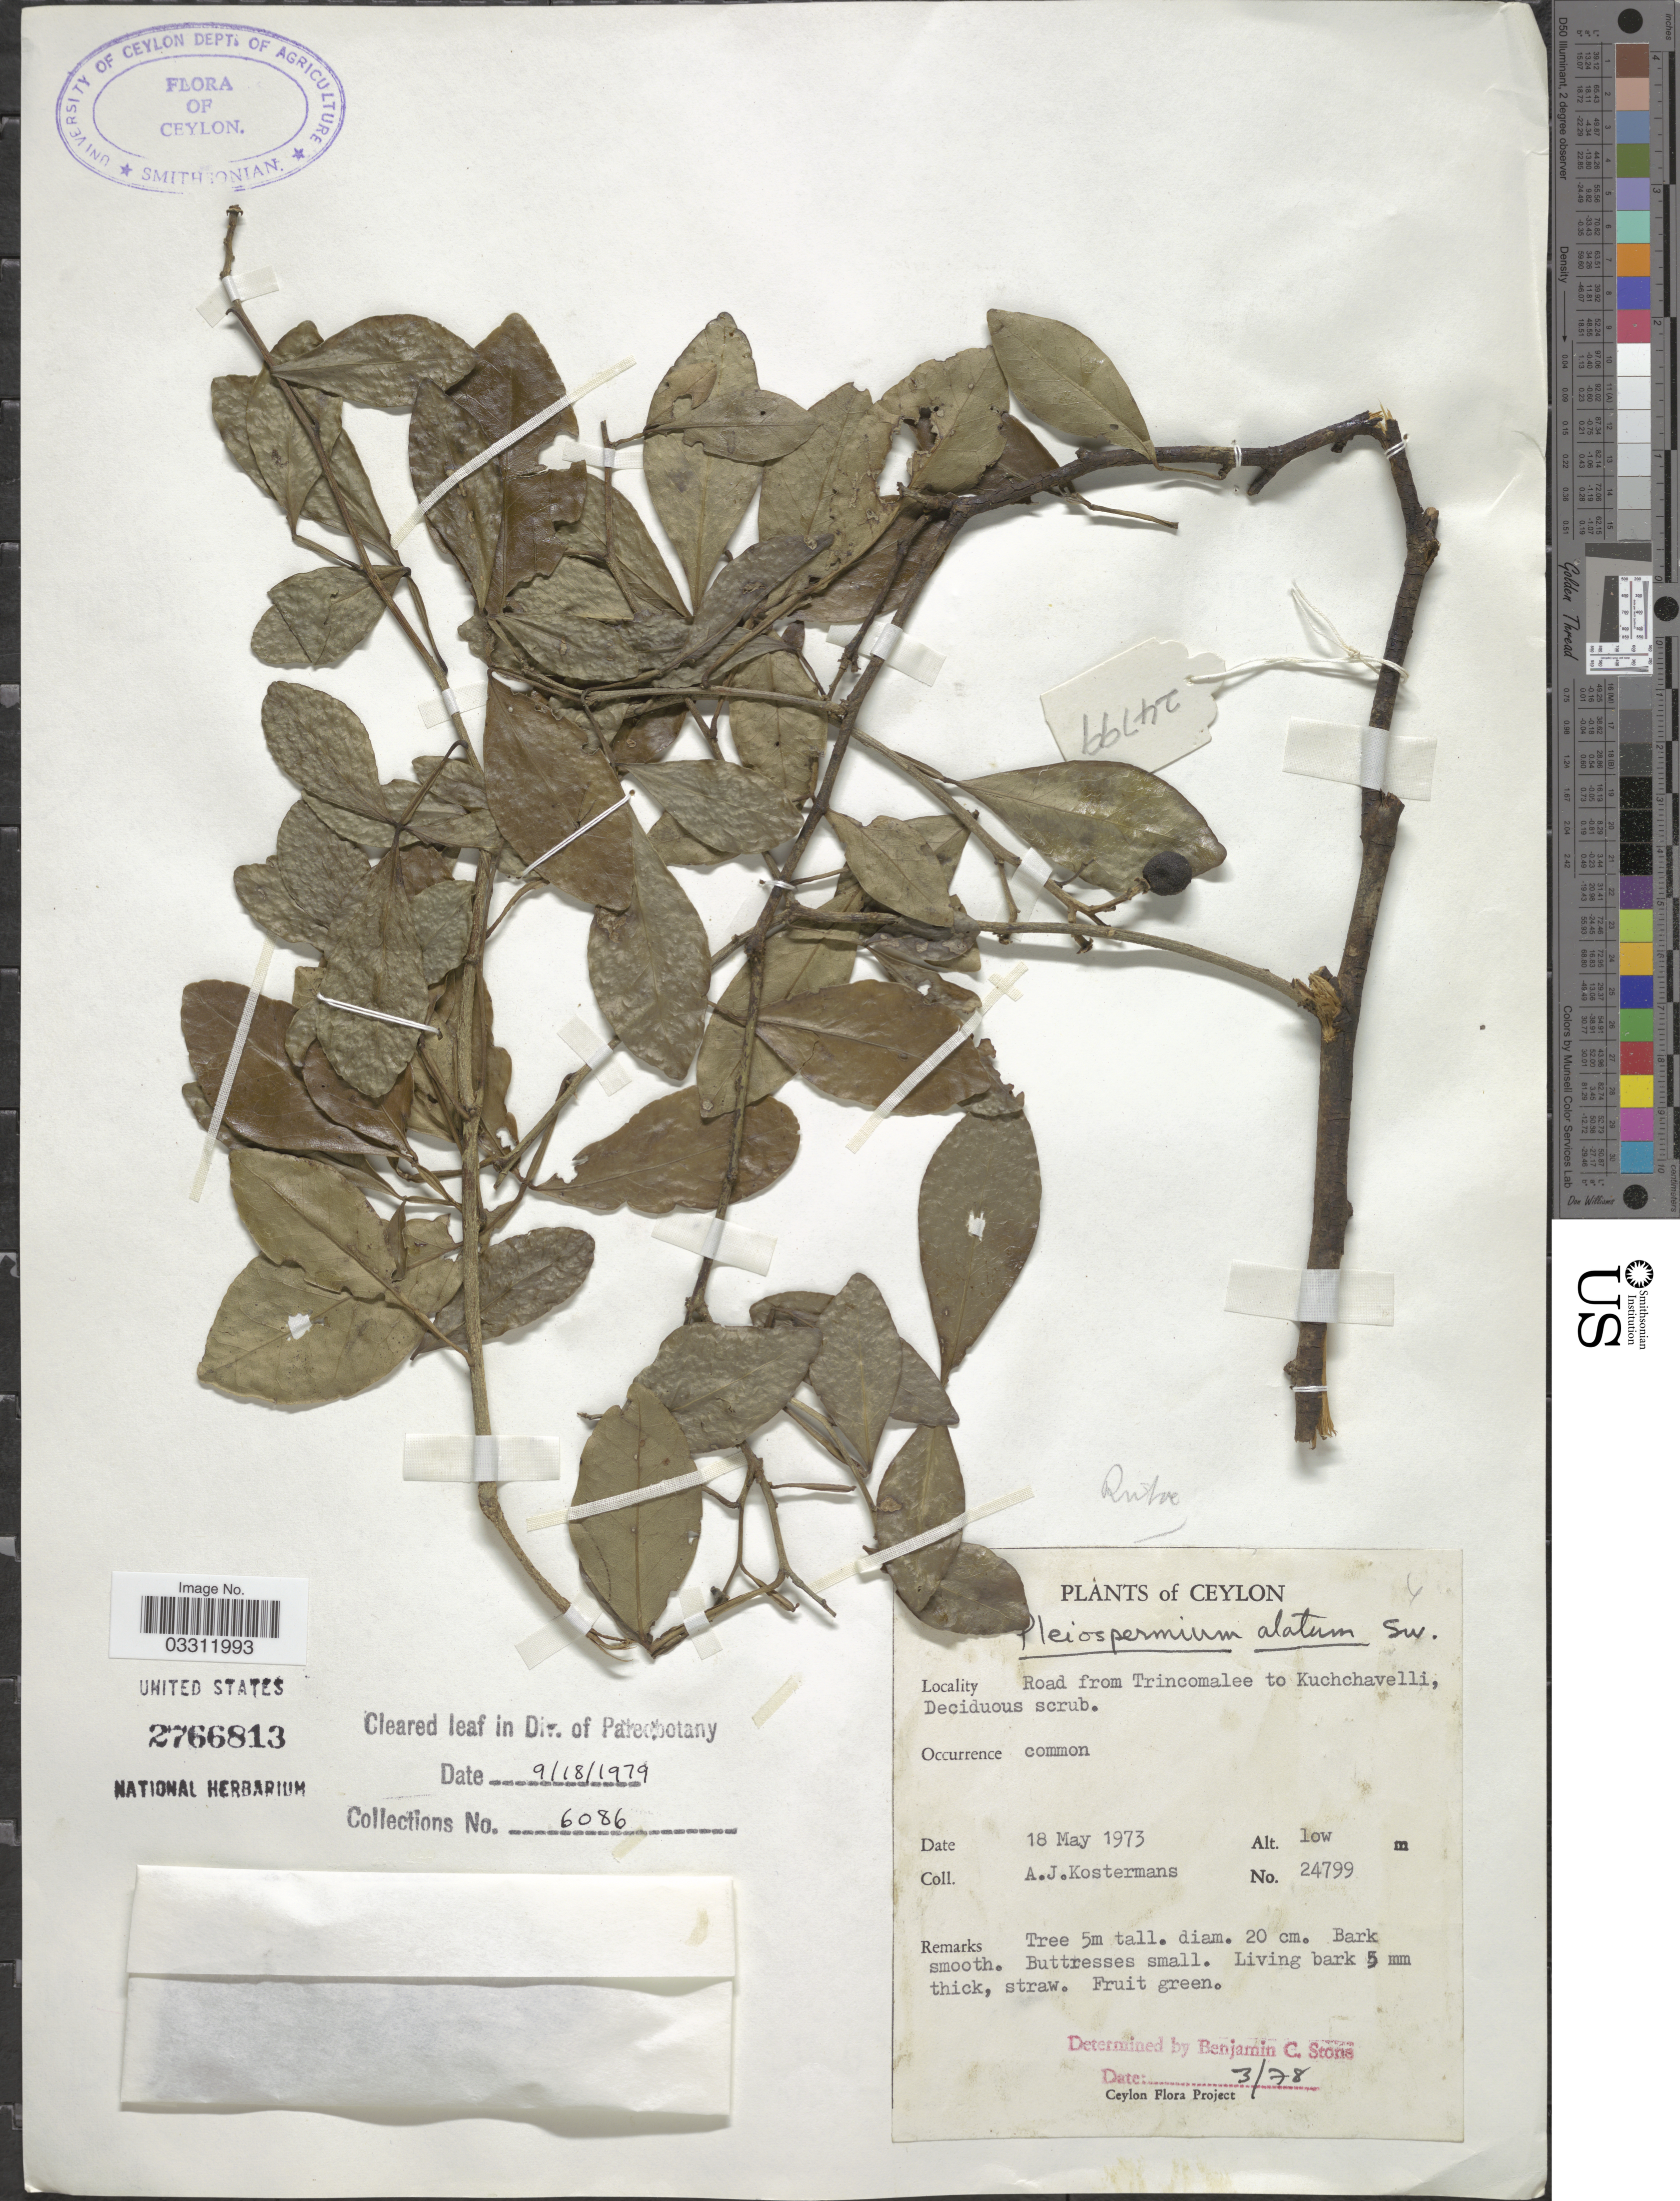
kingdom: Plantae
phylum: Tracheophyta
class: Magnoliopsida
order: Sapindales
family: Rutaceae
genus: Pleiospermium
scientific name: Pleiospermium alatum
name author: (Wight & Arn.) Swingle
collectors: A. J. G. Kostermans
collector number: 24799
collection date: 1973-05-18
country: Sri Lanka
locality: Ceylon, Road from Trincomalee to Kuchchavelli.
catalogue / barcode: US 2766813